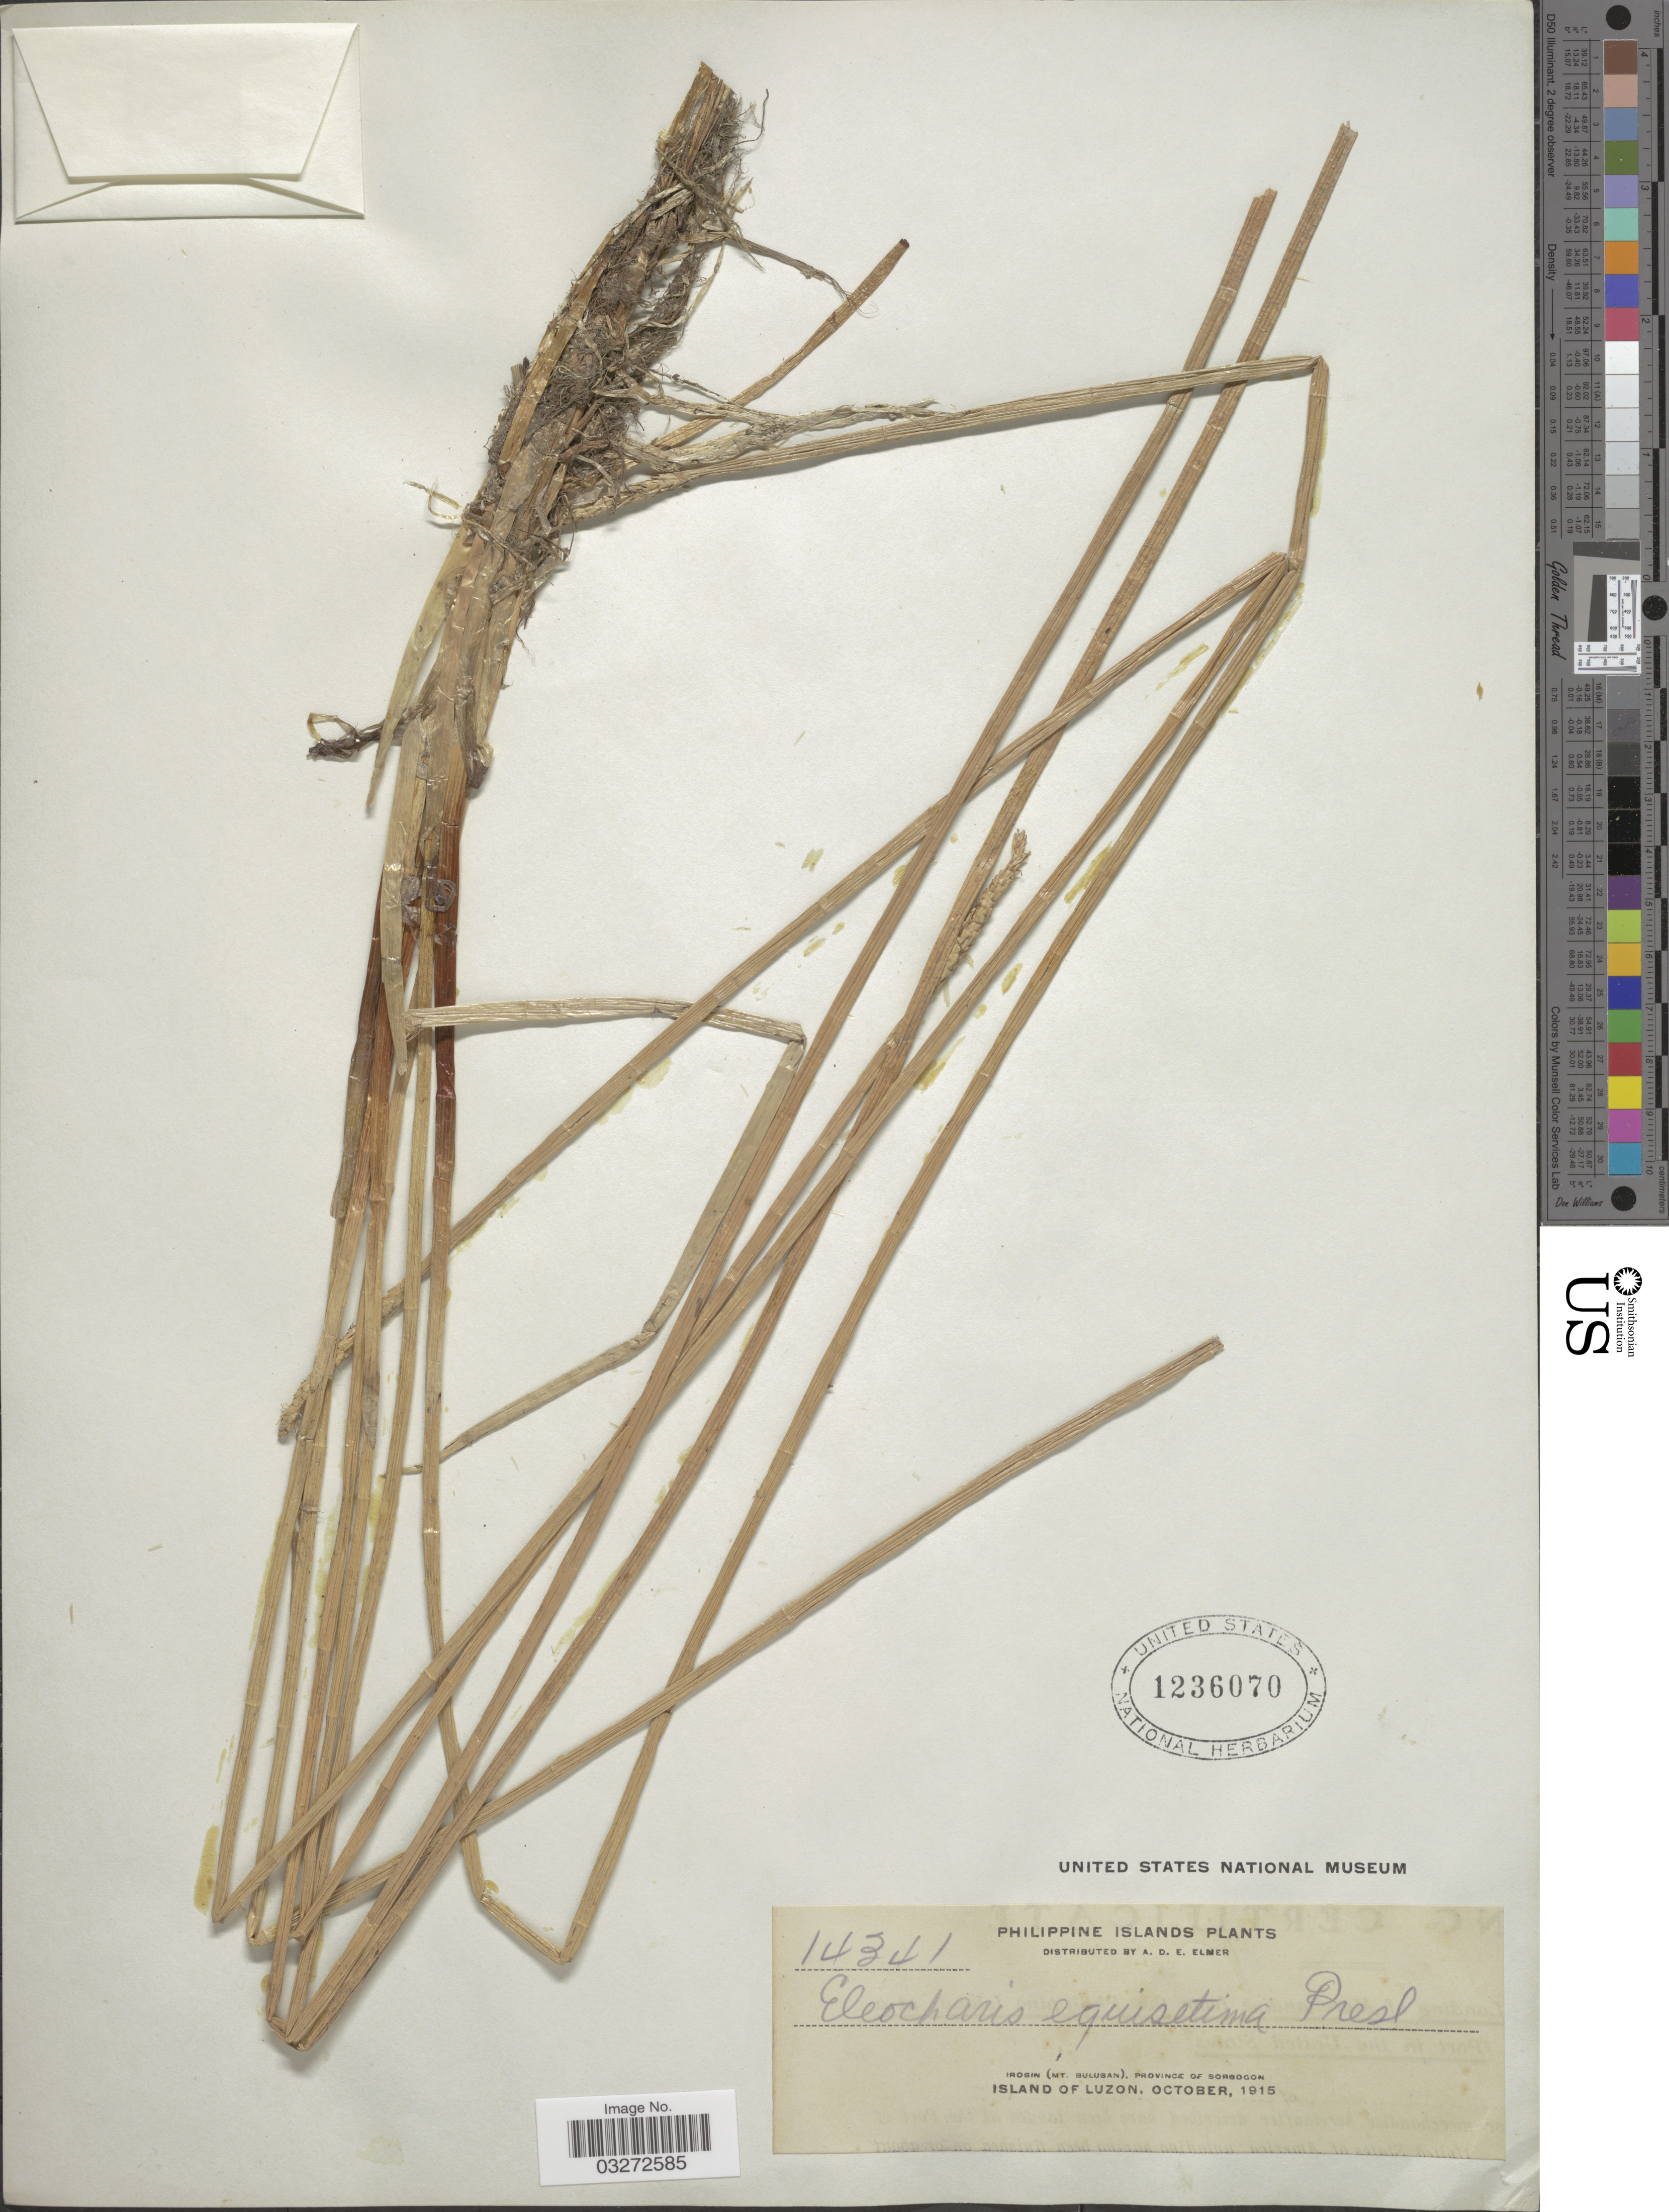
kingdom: Plantae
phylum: Tracheophyta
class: Liliopsida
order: Poales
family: Cyperaceae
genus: Eleocharis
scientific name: Eleocharis dulcis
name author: (Burm. f.) Trin. ex Hensch.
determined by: Kern, J. H.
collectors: A. D. E. Elmer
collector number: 14341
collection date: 1915-10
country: Philippines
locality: Irosin (Mt. Bulusan), Province of Sorsogon. Island of Luzon.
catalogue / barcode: US 1236070